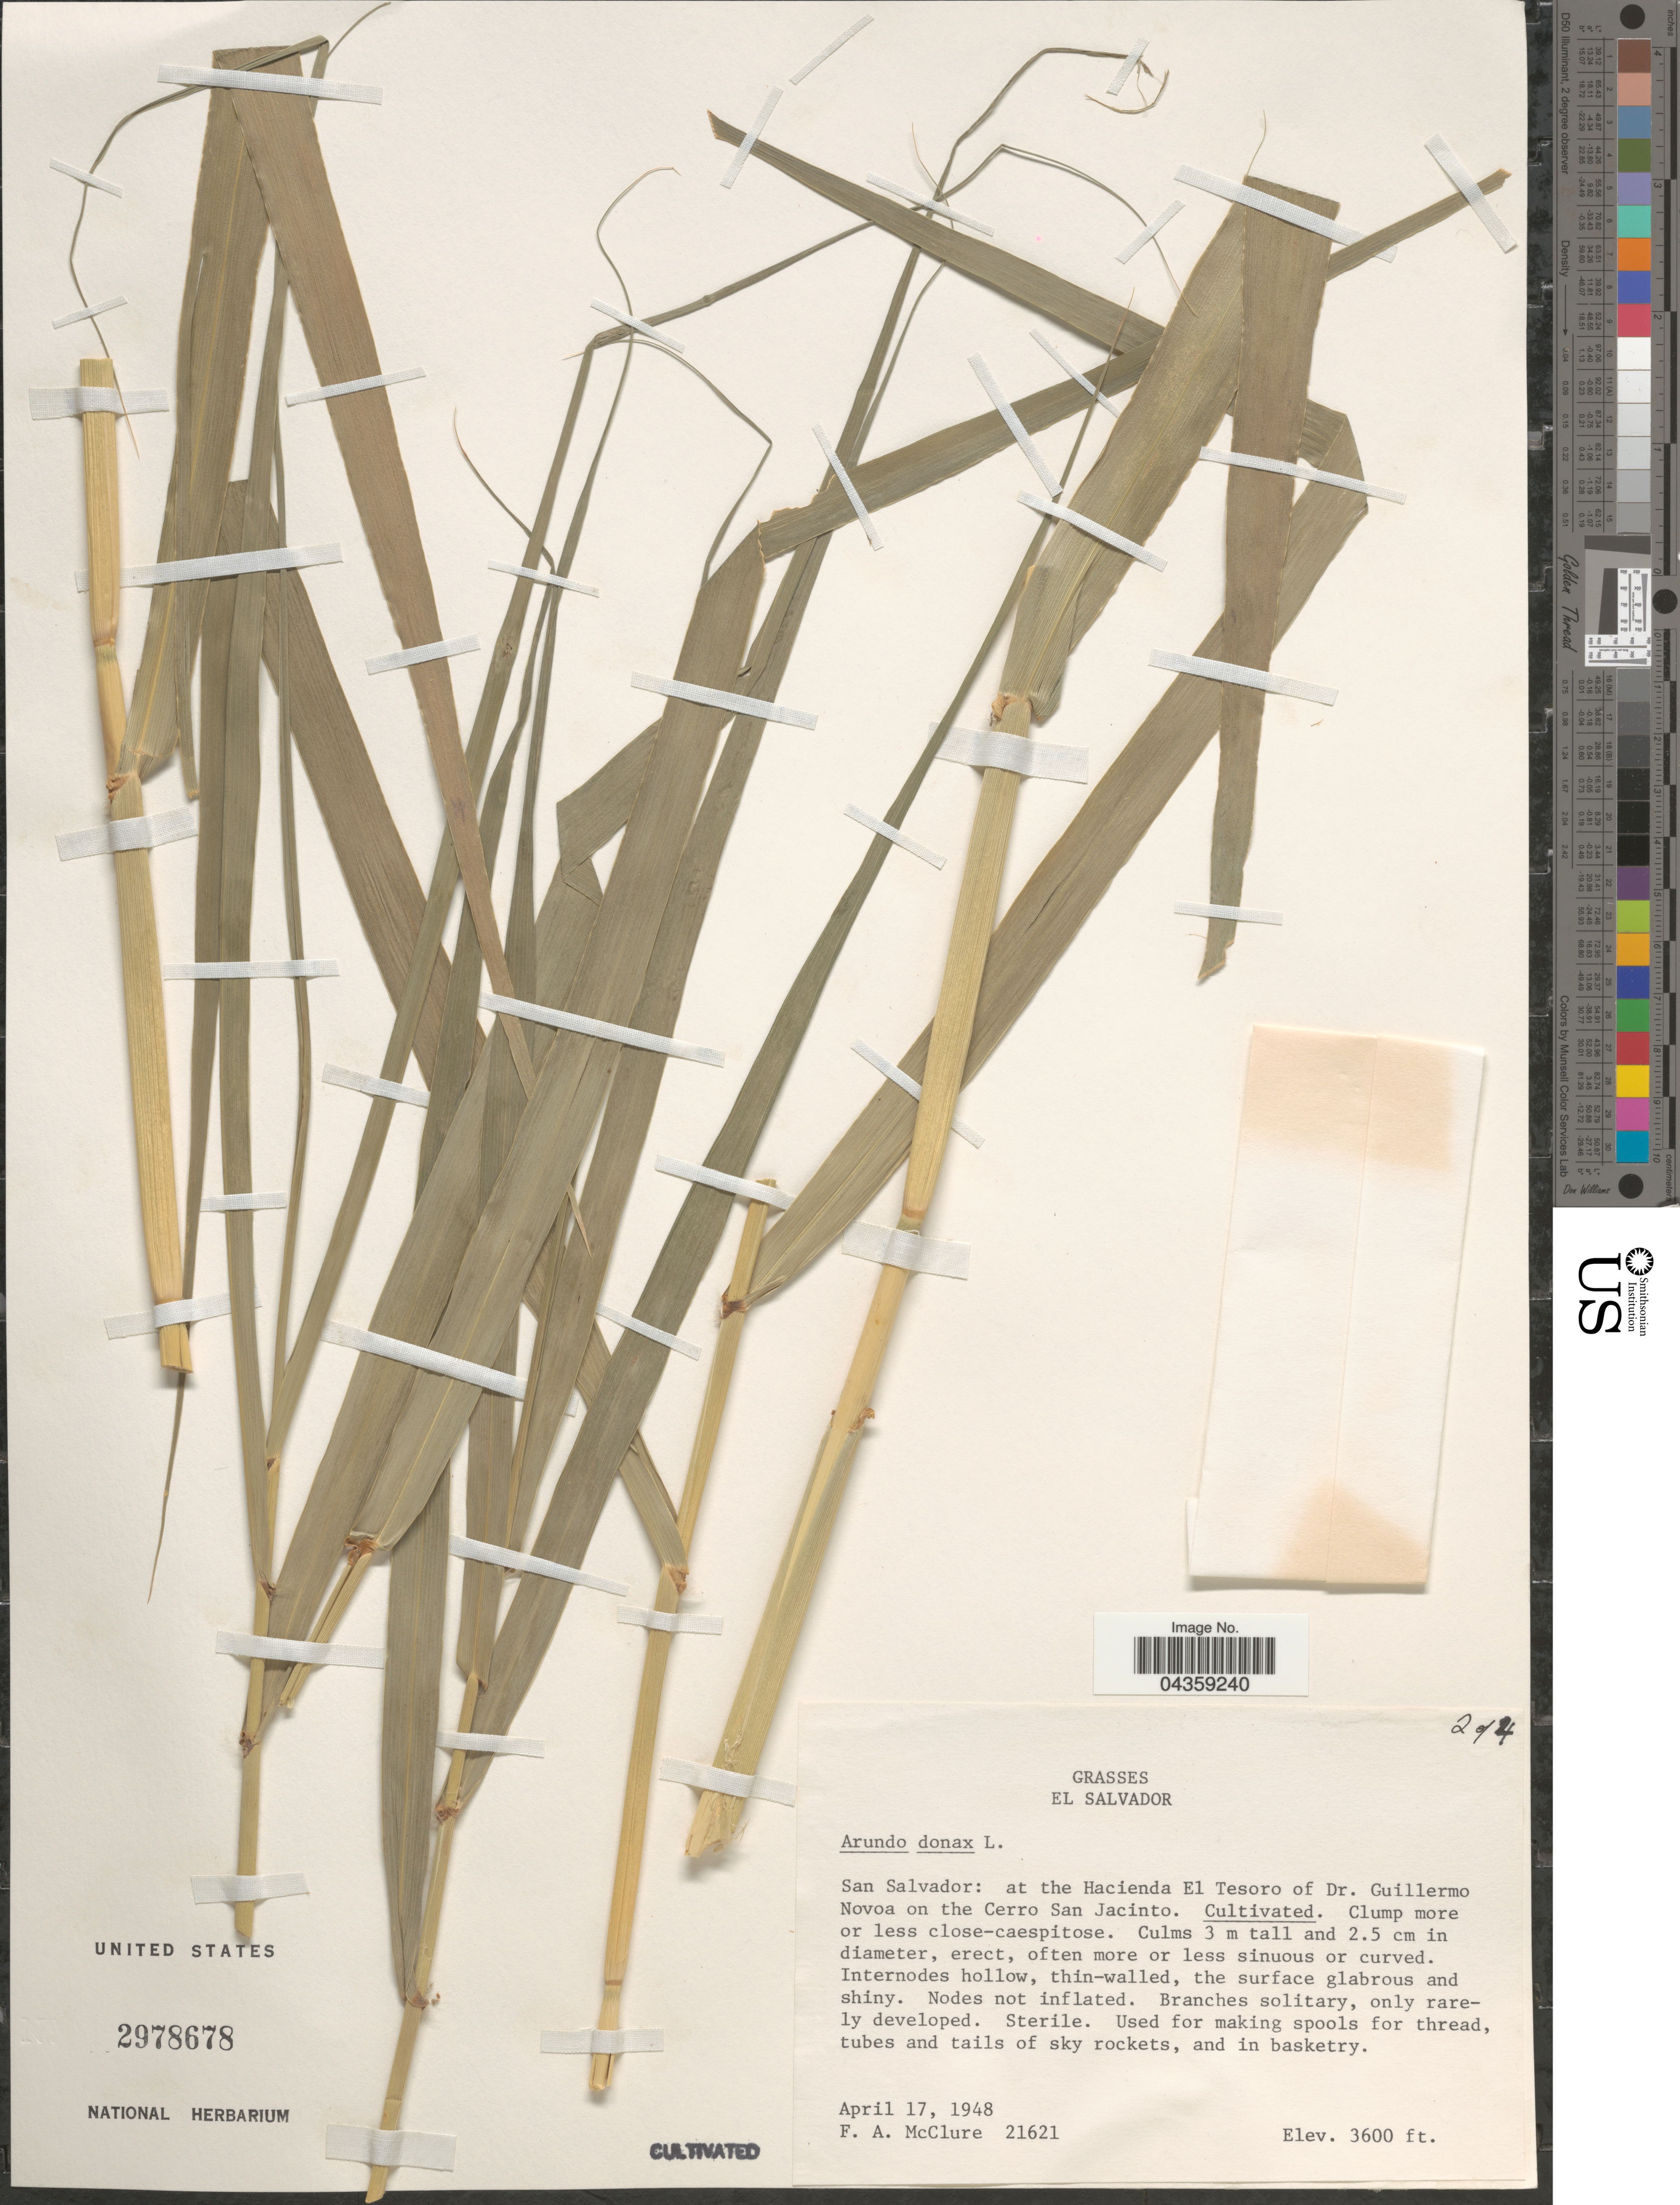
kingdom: Plantae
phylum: Tracheophyta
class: Liliopsida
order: Poales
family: Poaceae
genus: Arundo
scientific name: Arundo donax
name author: L.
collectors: F. A. McClure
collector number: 21621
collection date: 1948-04-17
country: El Salvador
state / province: San Salvador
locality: At the Hacienda El Tesoro of Dr. Guillermo Novóa on the Cerro San Jacinto.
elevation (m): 1097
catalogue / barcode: US 2978678